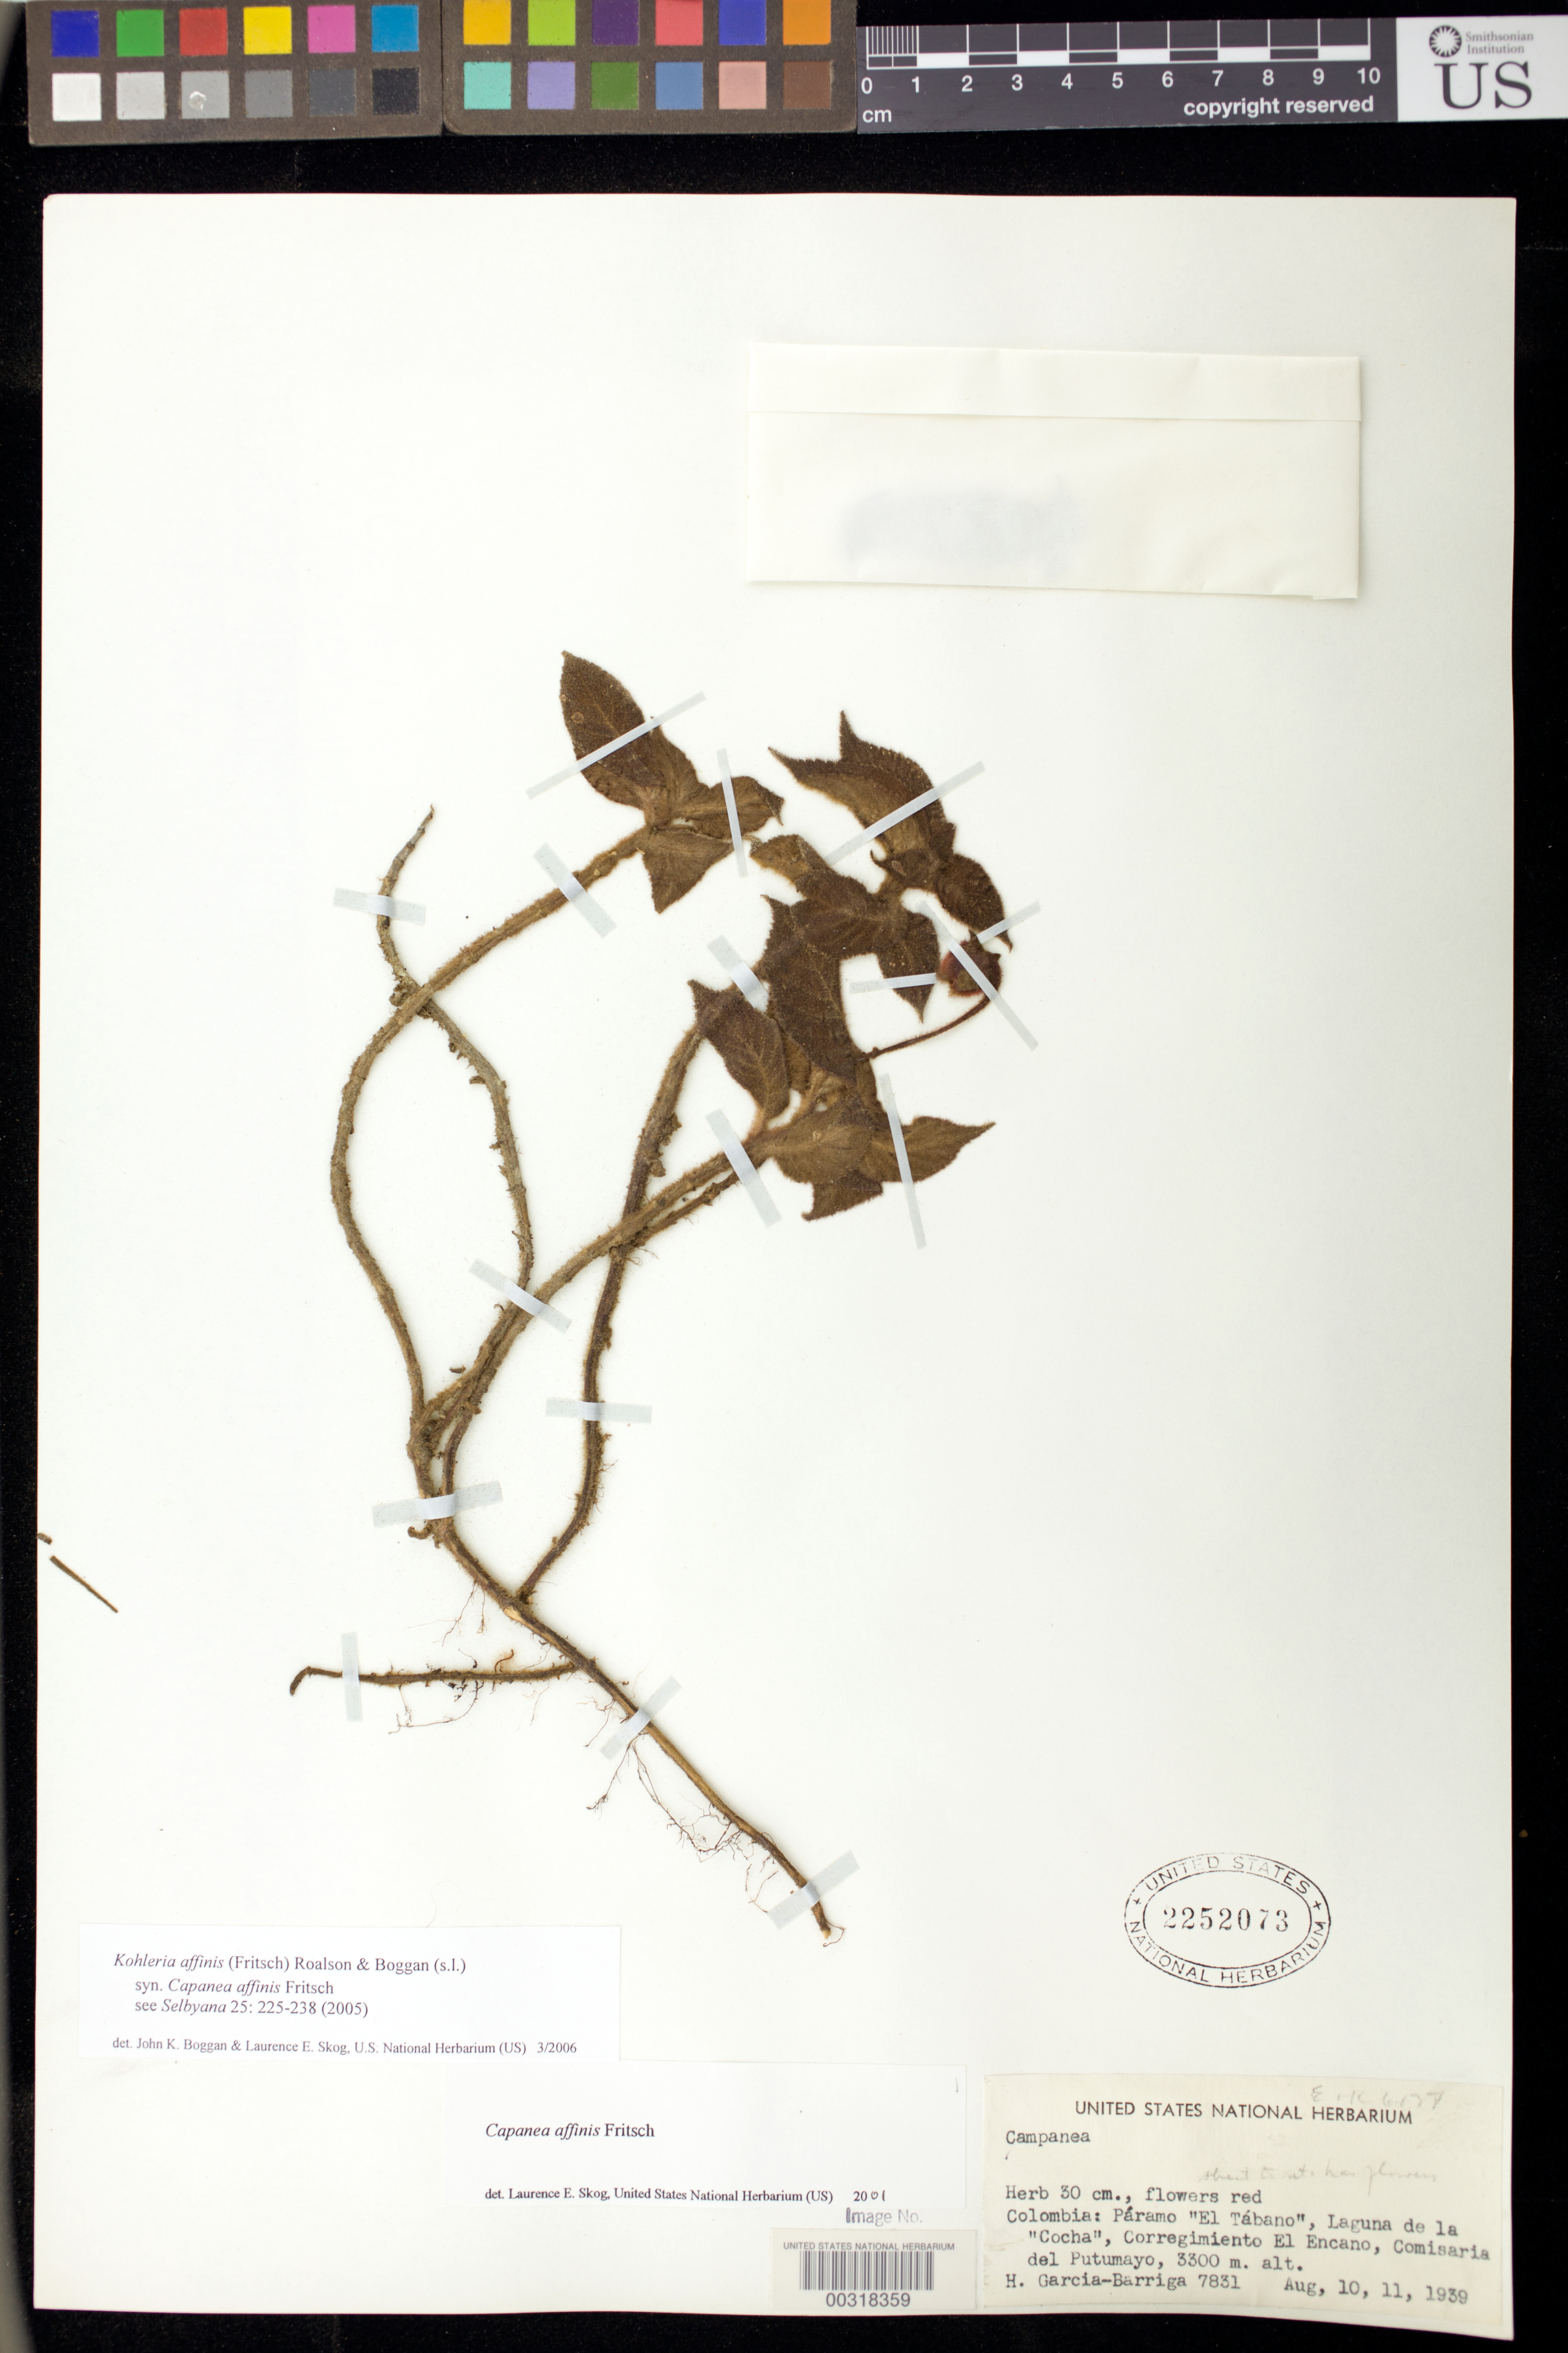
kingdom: Plantae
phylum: Tracheophyta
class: Magnoliopsida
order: Lamiales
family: Gesneriaceae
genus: Kohleria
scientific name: Kohleria affinis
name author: (Fritsch) Roalson & Boggan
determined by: Boggan, J. K.; Skog, L. E.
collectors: H. García Barriga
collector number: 7831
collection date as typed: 10-11 Aug 1939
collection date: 1939-08-10/1939-08-11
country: Colombia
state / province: Putumayo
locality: Páramo "El Tábano", Laguna de la "Cocha", Corregimiento El Encano,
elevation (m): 3300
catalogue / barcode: US 2252073